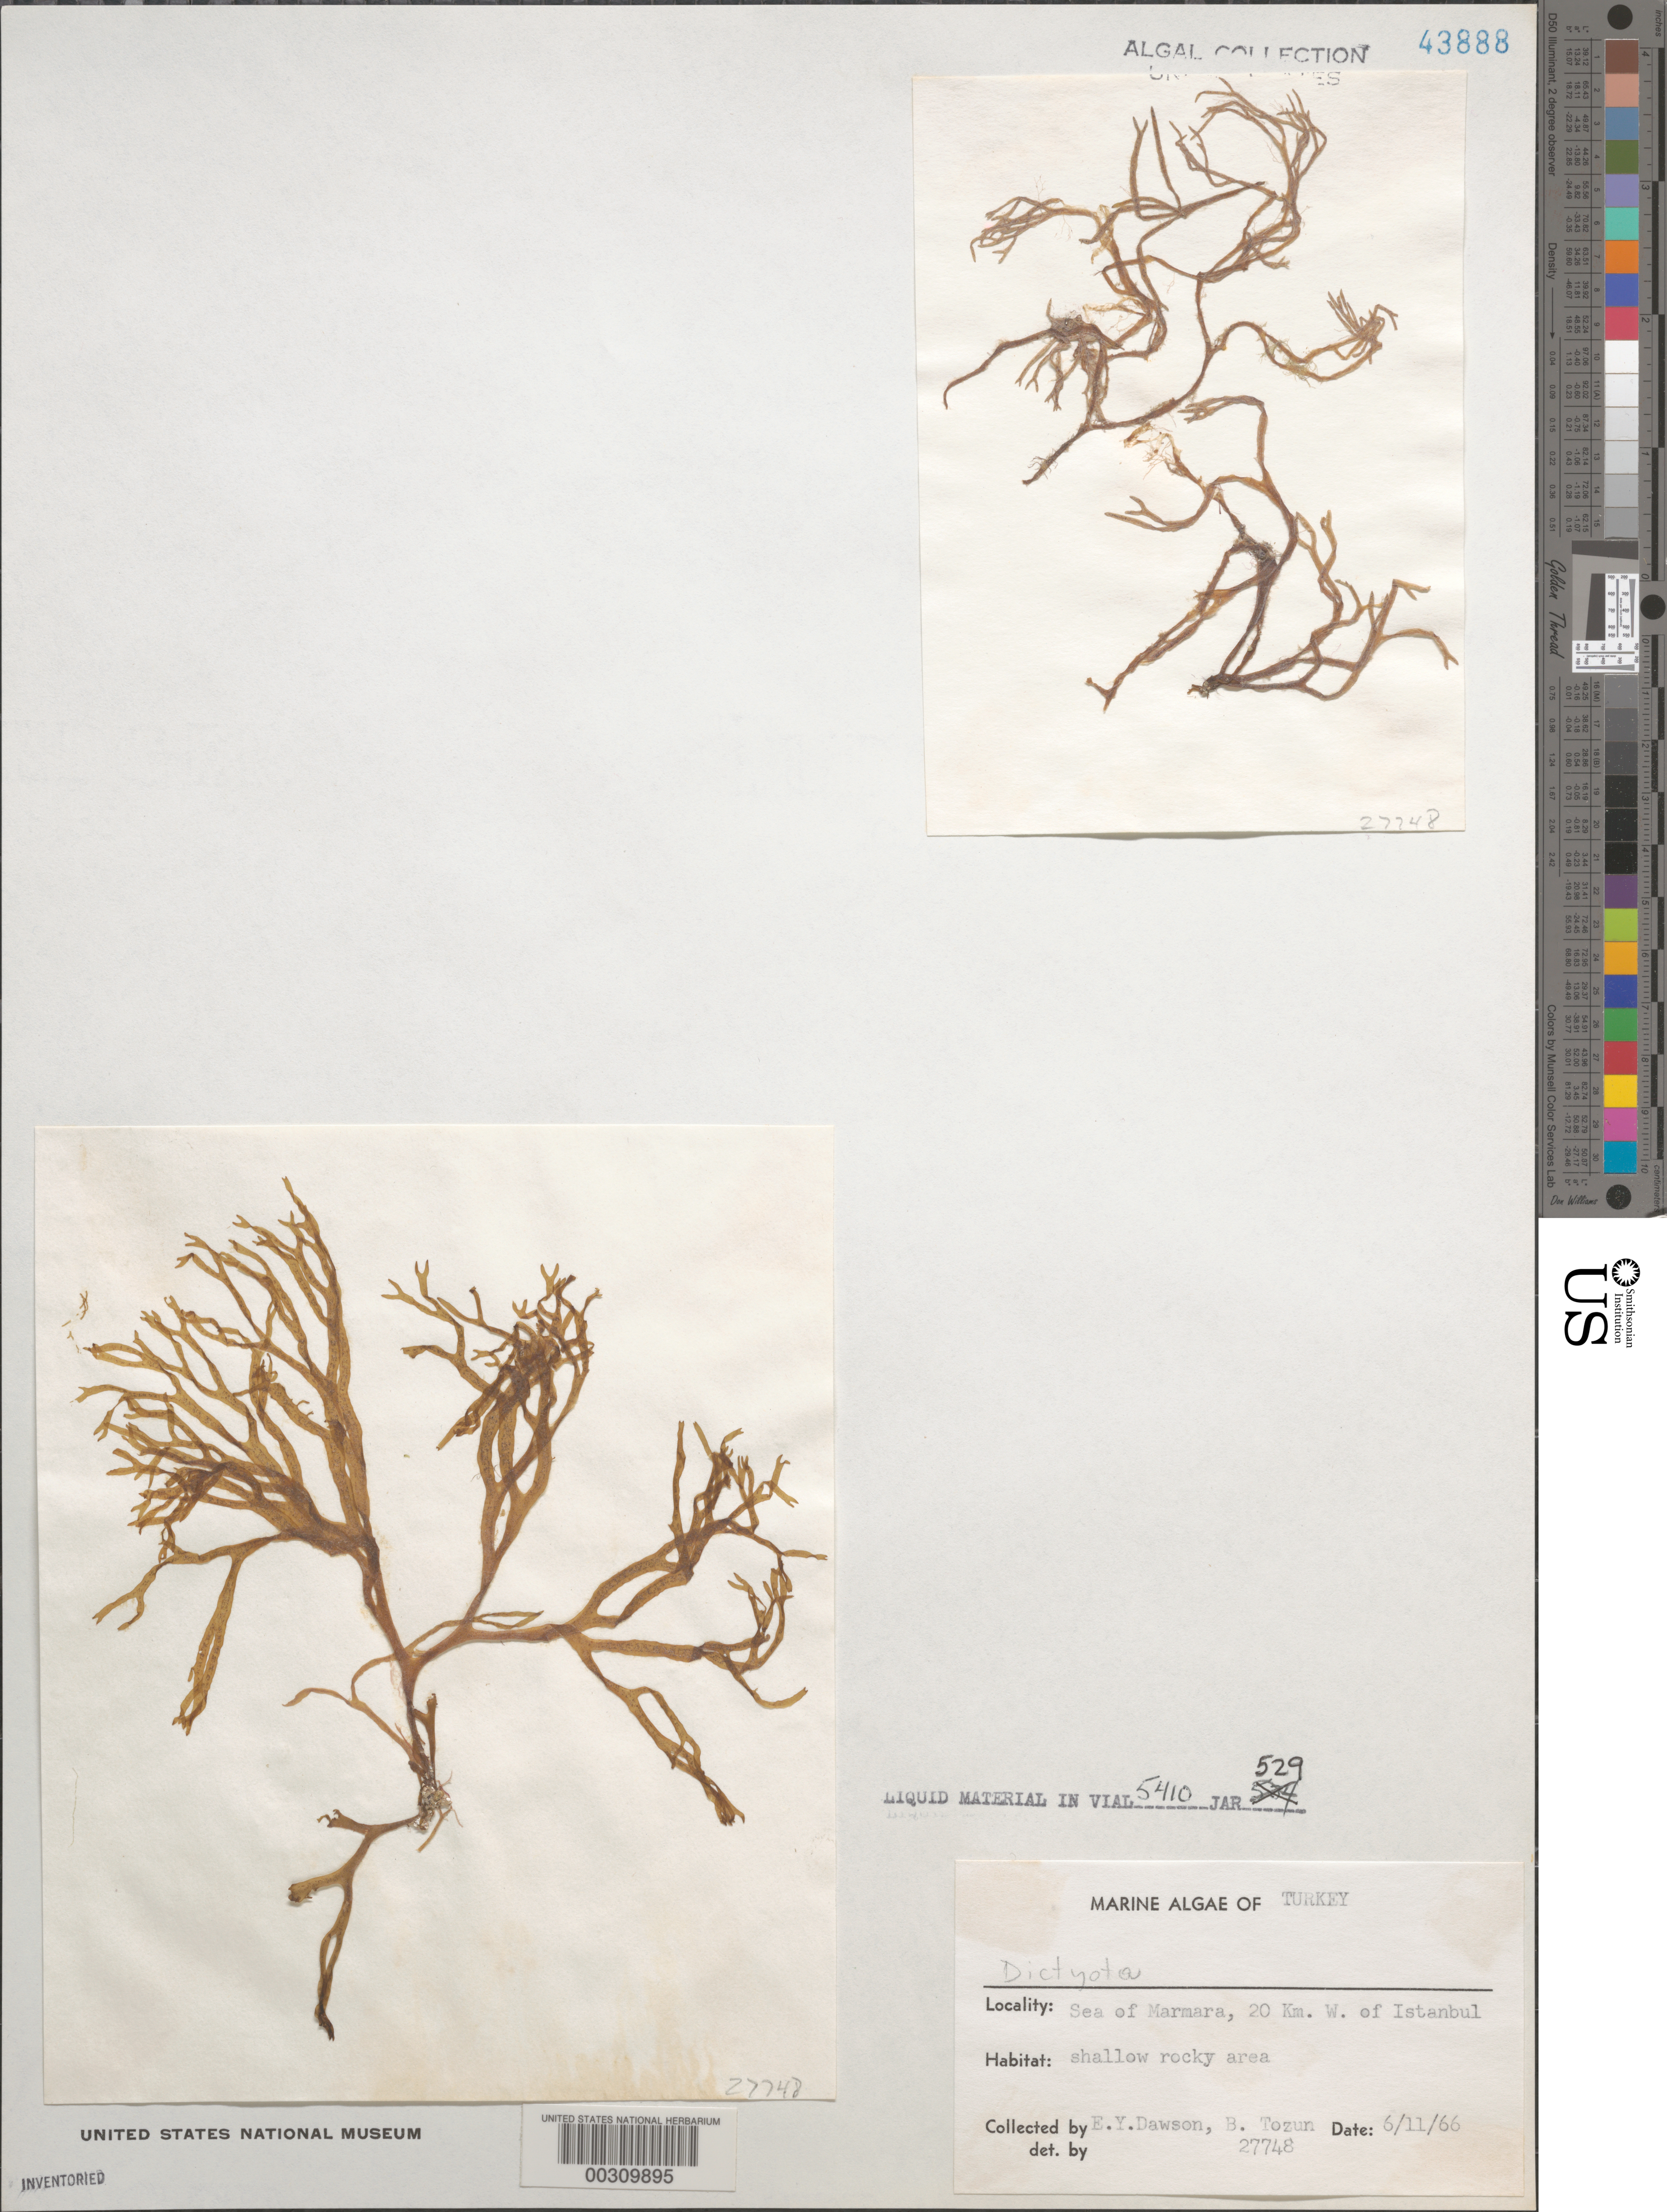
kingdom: Chromista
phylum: Ochrophyta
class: Phaeophyceae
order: Dictyotales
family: Dictyotaceae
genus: Dictyota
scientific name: Dictyota sp.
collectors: E. Y. Dawson & B. Tozun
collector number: EYD 27748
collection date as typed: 11 Jun 1966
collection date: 1966-06-11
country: Turkey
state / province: Istanbul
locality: Sea of Marmara, 20 km west of Istanbul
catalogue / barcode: US 43888